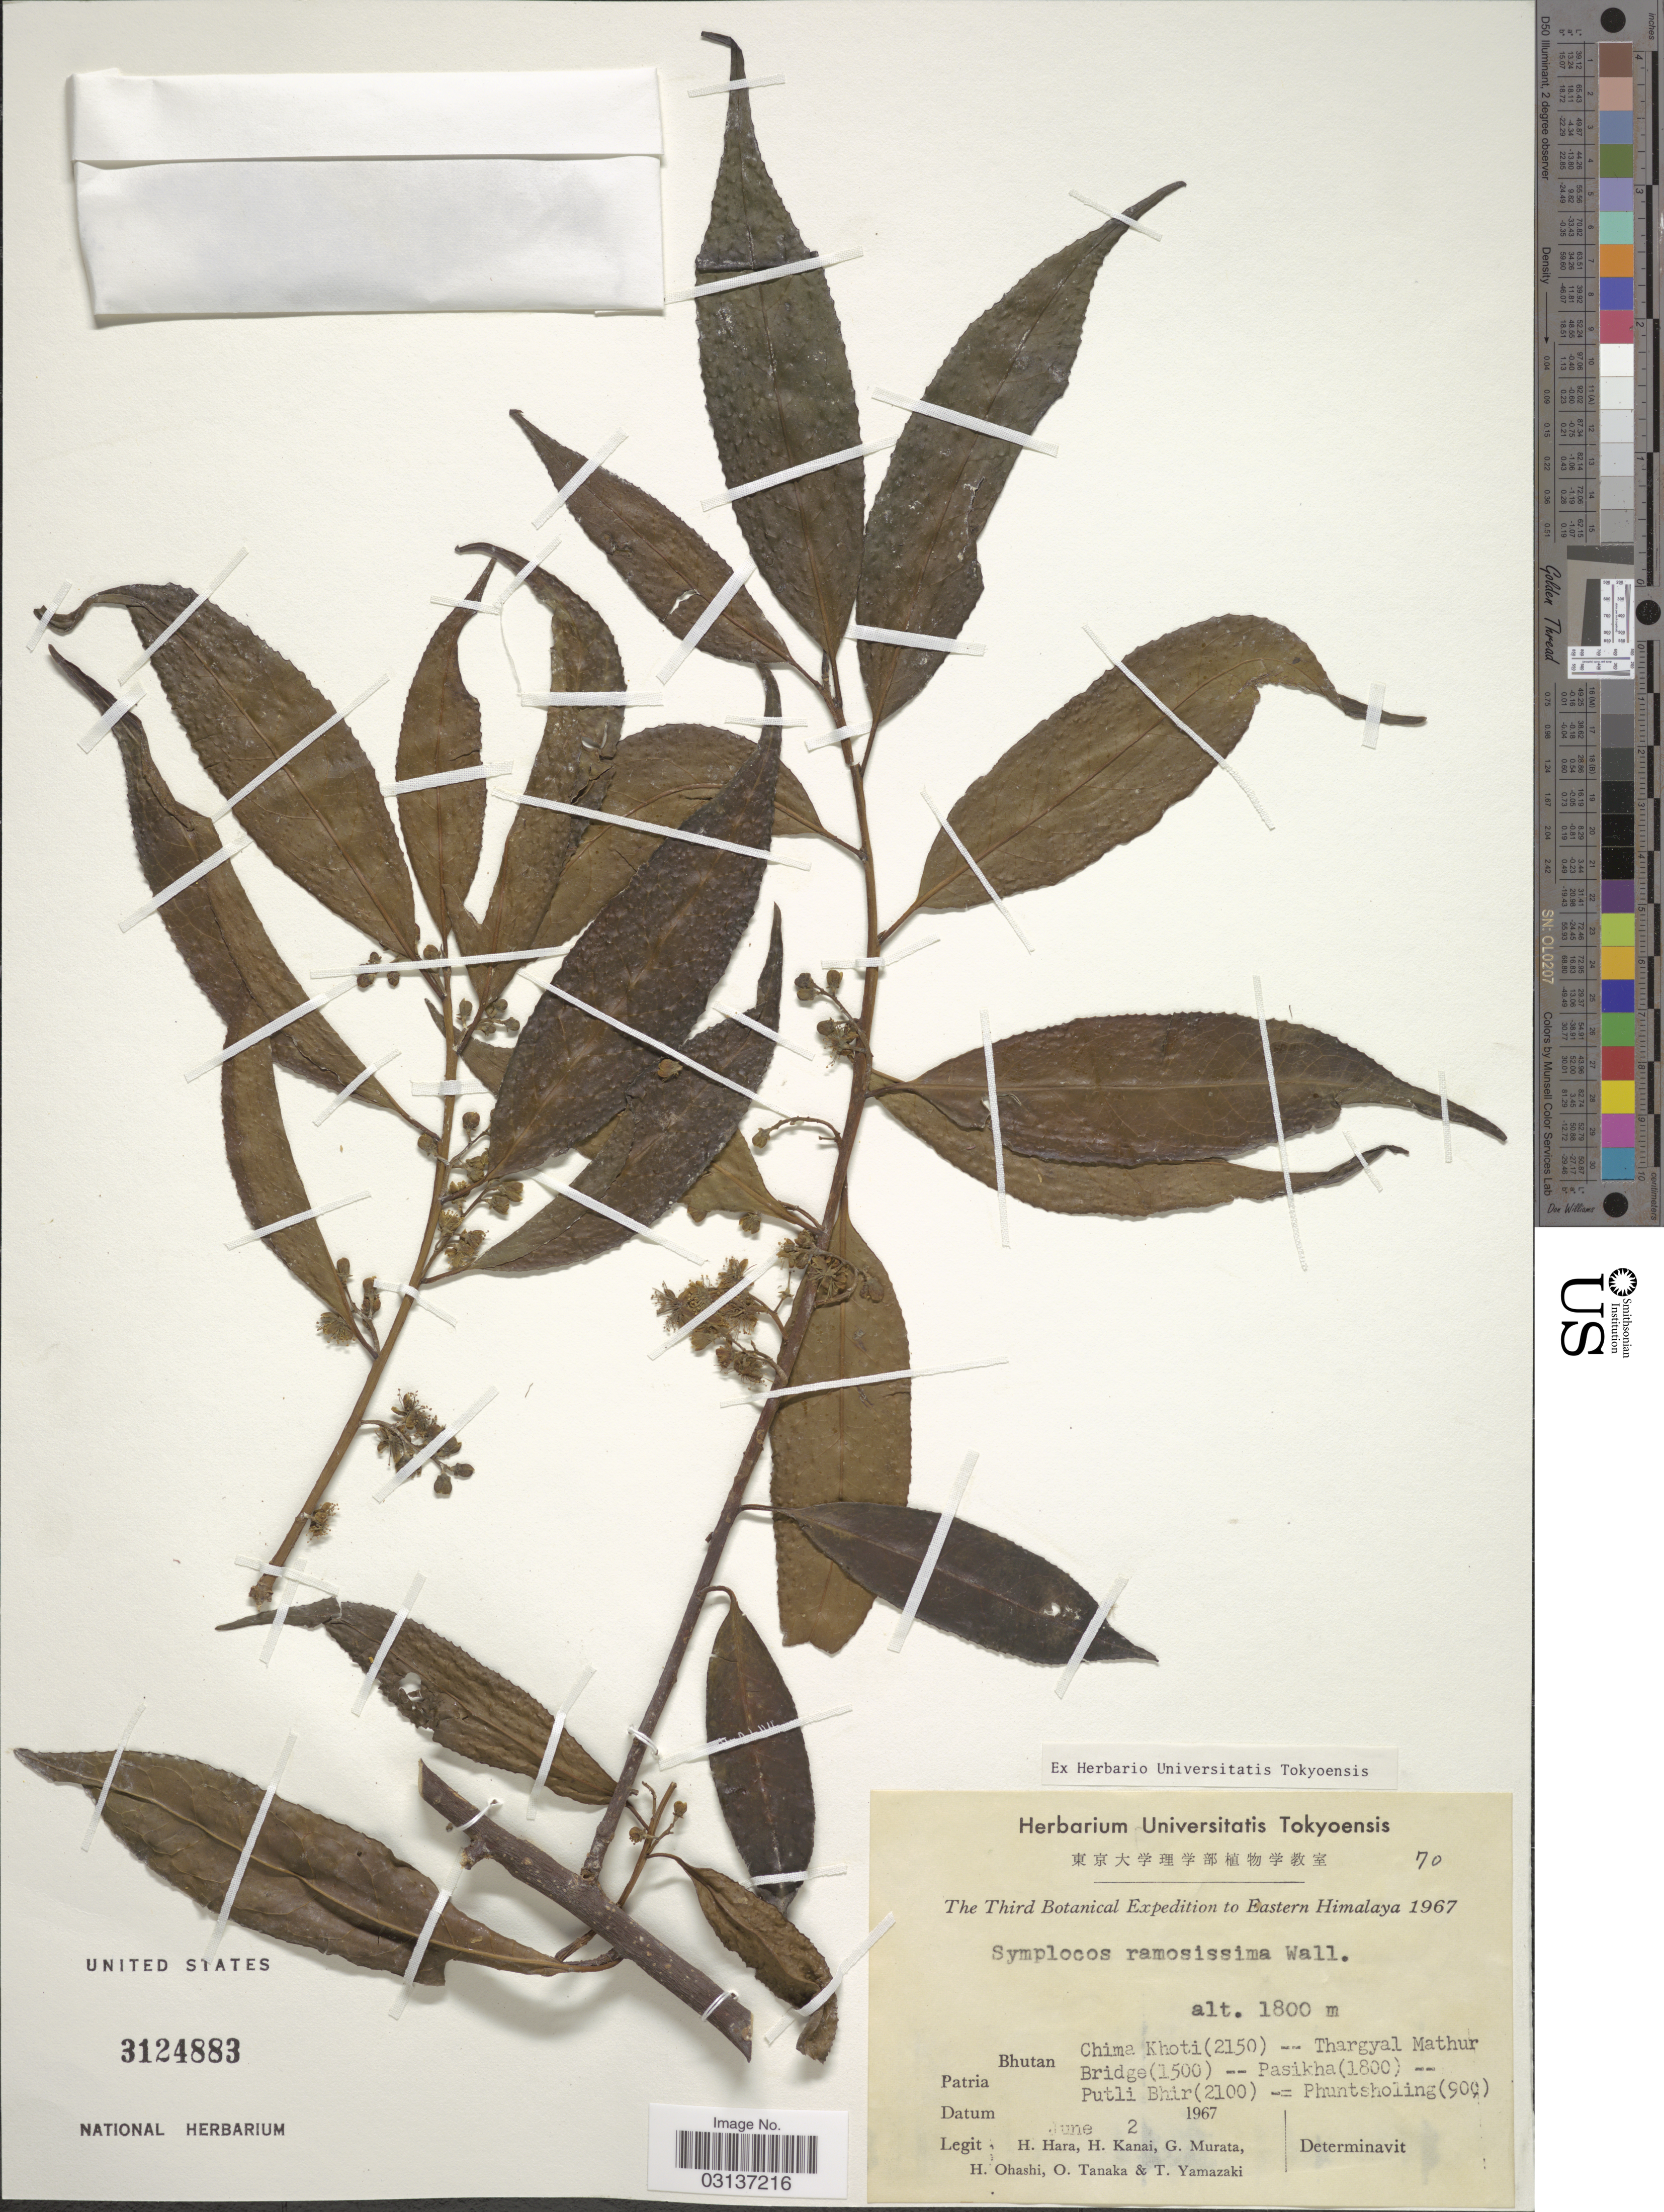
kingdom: Plantae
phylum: Tracheophyta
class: Magnoliopsida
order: Ericales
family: Symplocaceae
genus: Symplocos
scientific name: Symplocos ramosissima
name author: Wall.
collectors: H. Hara, H. Kanai, G. Murata, H. Ohashi & et al.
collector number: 70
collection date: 1967-06-02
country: Bhutan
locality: Patria Bhutan. Chima Khoti. Thargyal Mathur Bridge. Pasikha. Putli Bhir. Phuntsholing. Eastern Himalaya.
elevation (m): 1800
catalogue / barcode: US 3124883